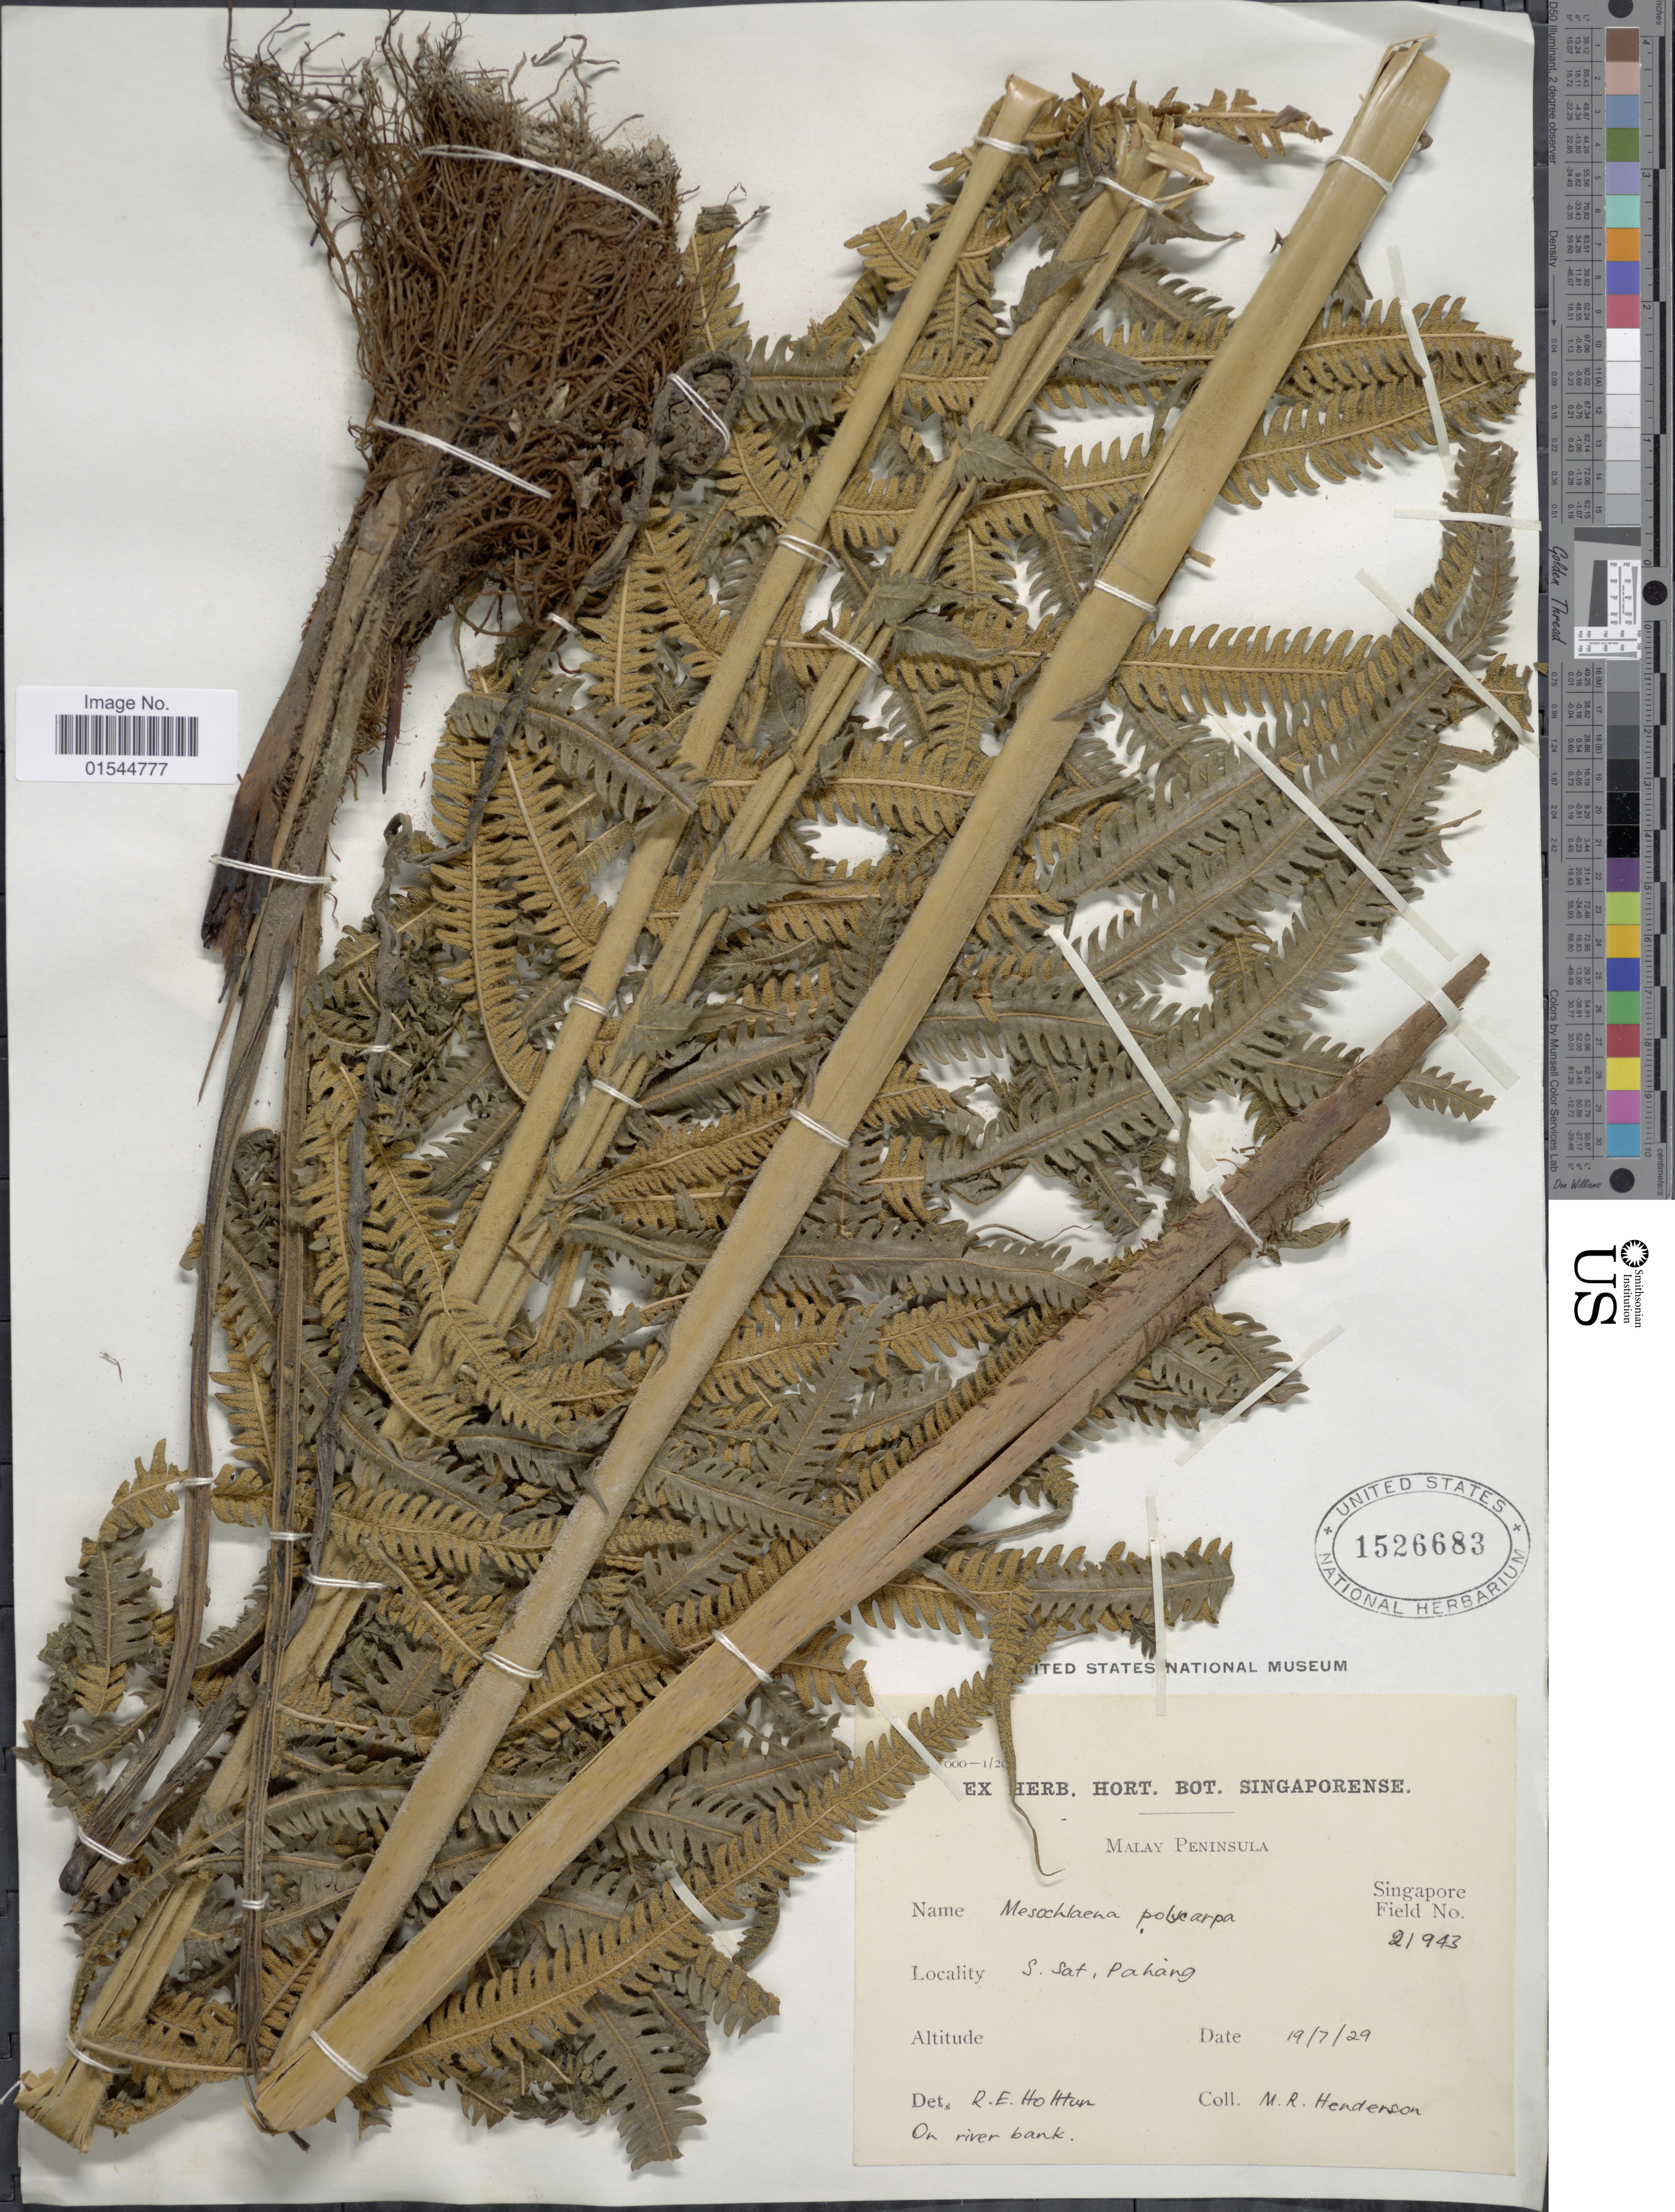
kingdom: Plantae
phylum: Tracheophyta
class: Polypodiopsida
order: Polypodiales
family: Thelypteridaceae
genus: Sphaerostephanos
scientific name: Sphaerostephanos polycarpus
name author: (Blume) Copel.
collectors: R. E. Holttum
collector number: Singapore Field 2/943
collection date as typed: Transcribed d/m/y: 19/7/29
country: Malaysia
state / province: Pahang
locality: Malay Peninsula. S. Sat, Pahang.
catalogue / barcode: US 1526683